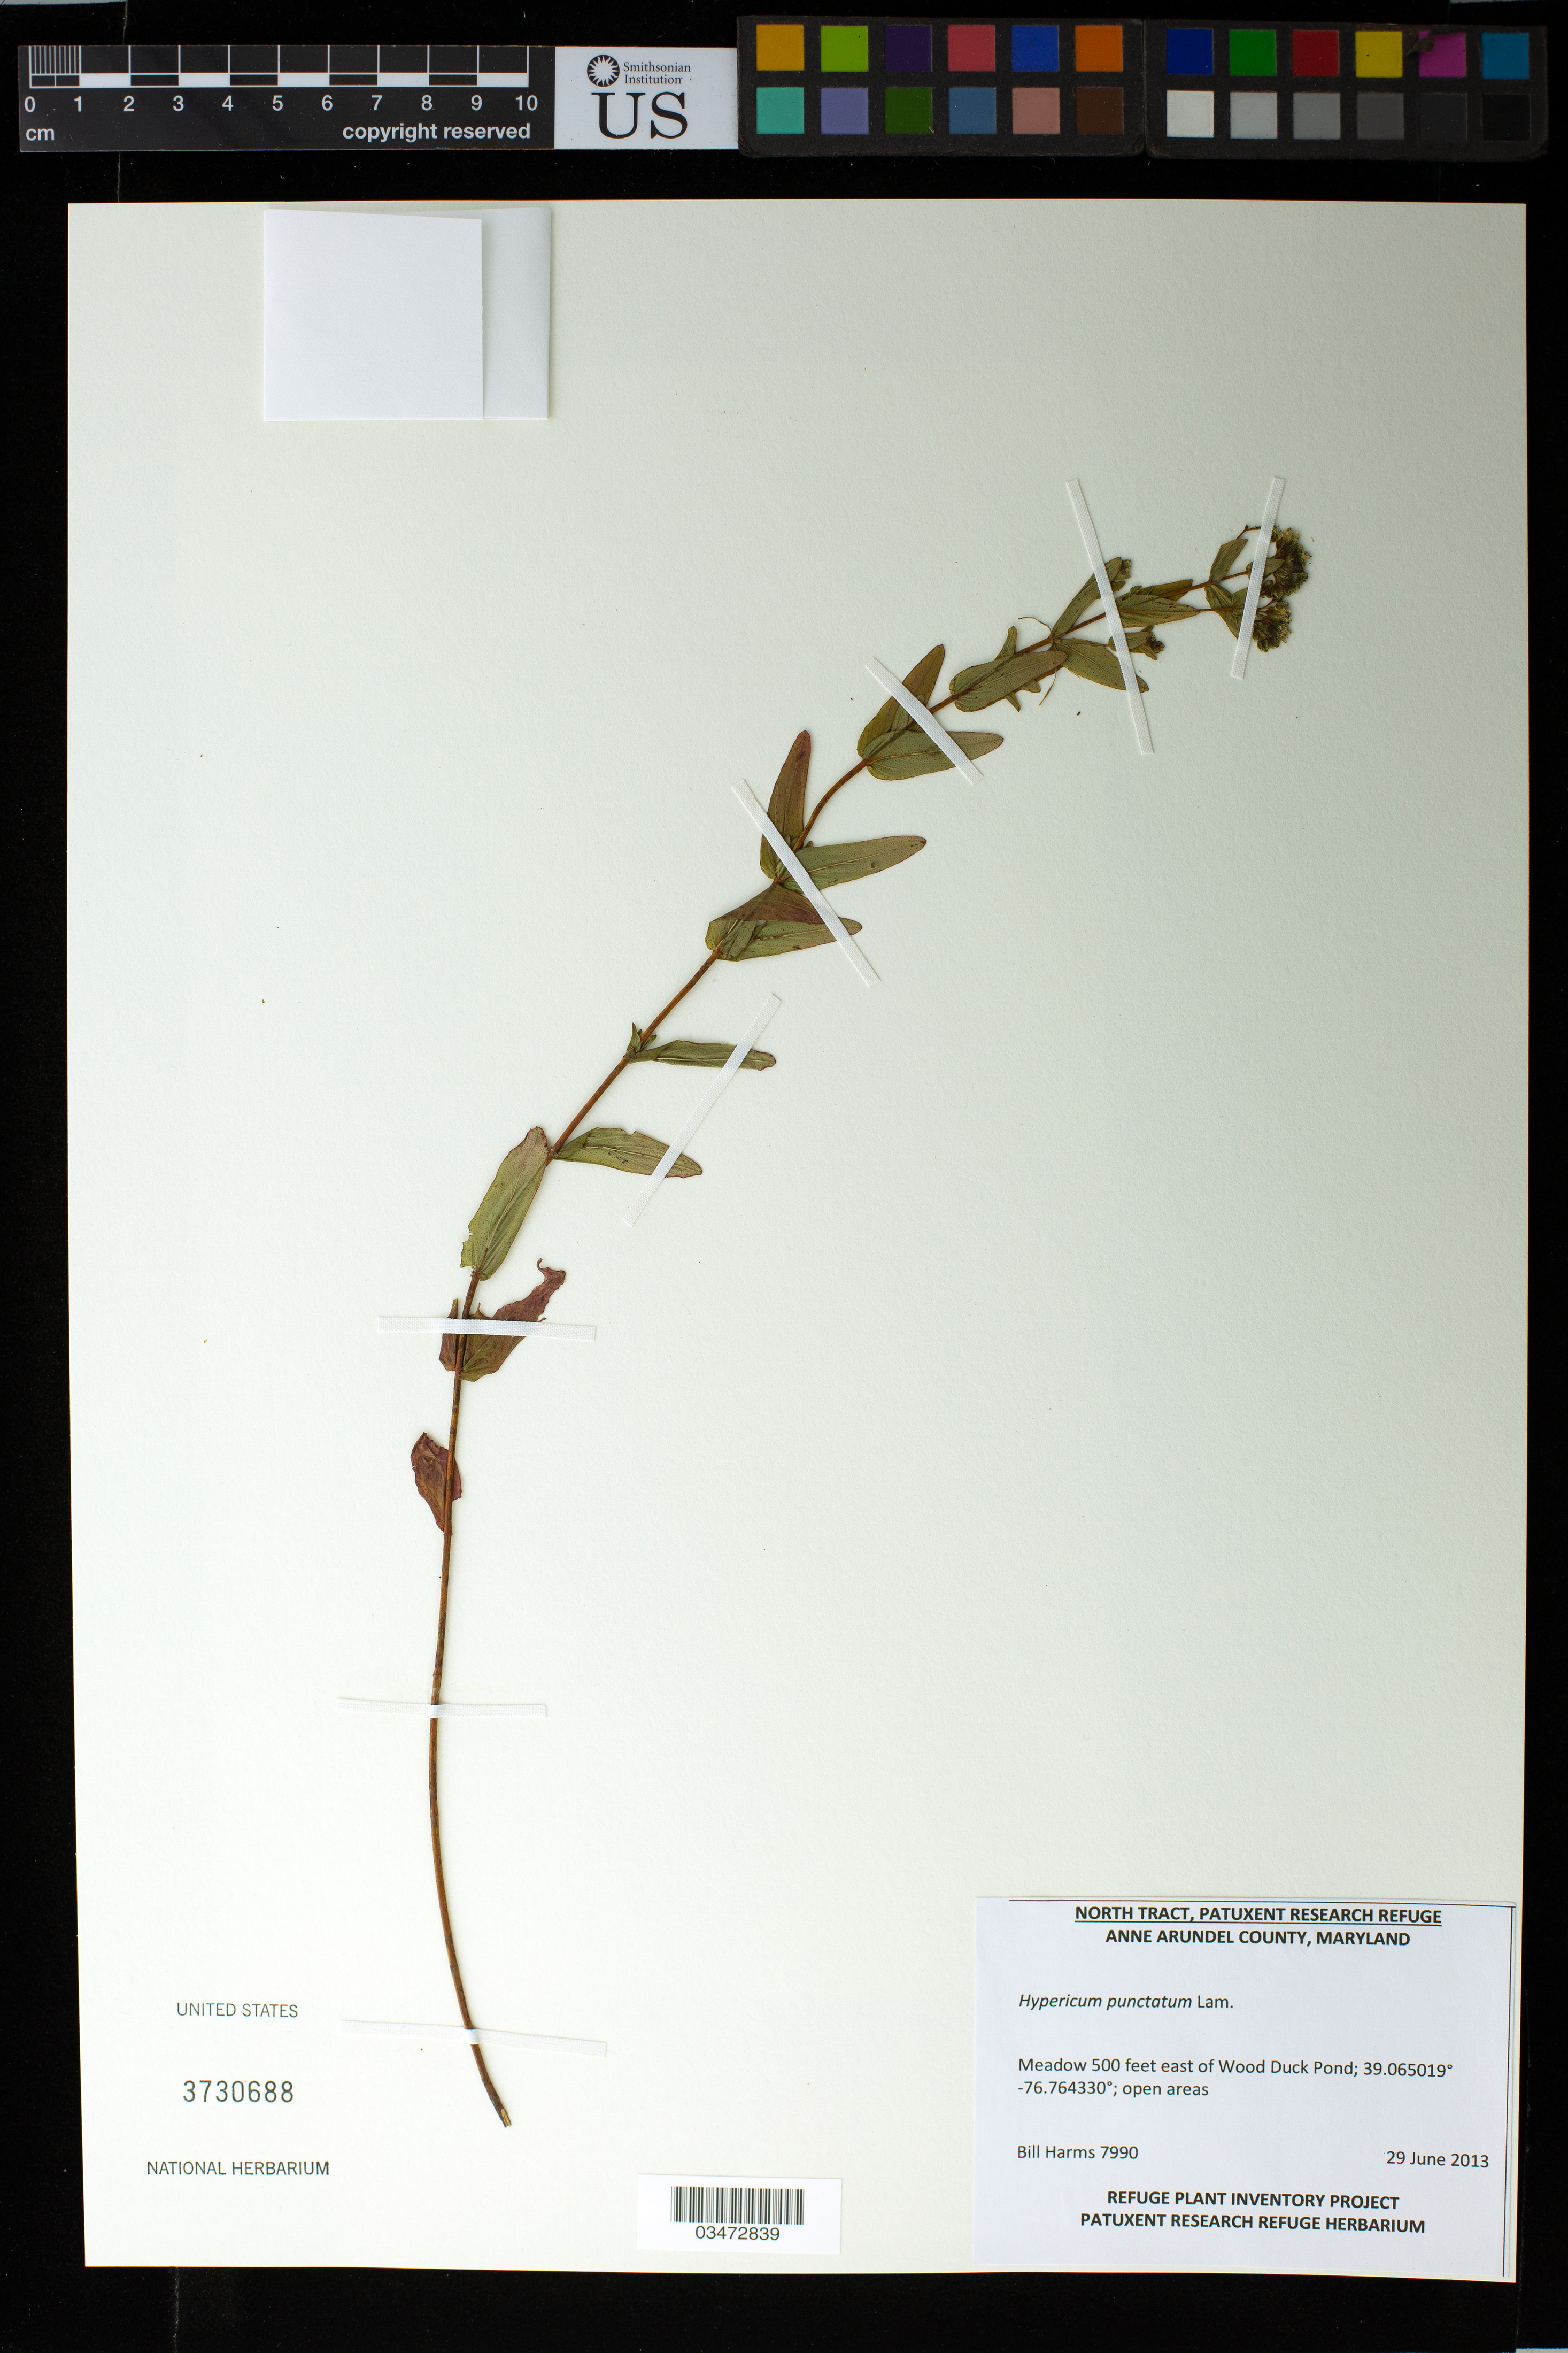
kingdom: Plantae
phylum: Tracheophyta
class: Magnoliopsida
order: Malpighiales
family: Hypericaceae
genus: Hypericum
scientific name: Hypericum punctatum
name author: Lam.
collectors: B. Harms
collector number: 7990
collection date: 2013-06-29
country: United States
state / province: Maryland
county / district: Anne Arundel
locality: Meadow 500 feet east of Wood Duck Pond; open areas.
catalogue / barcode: US 3730688